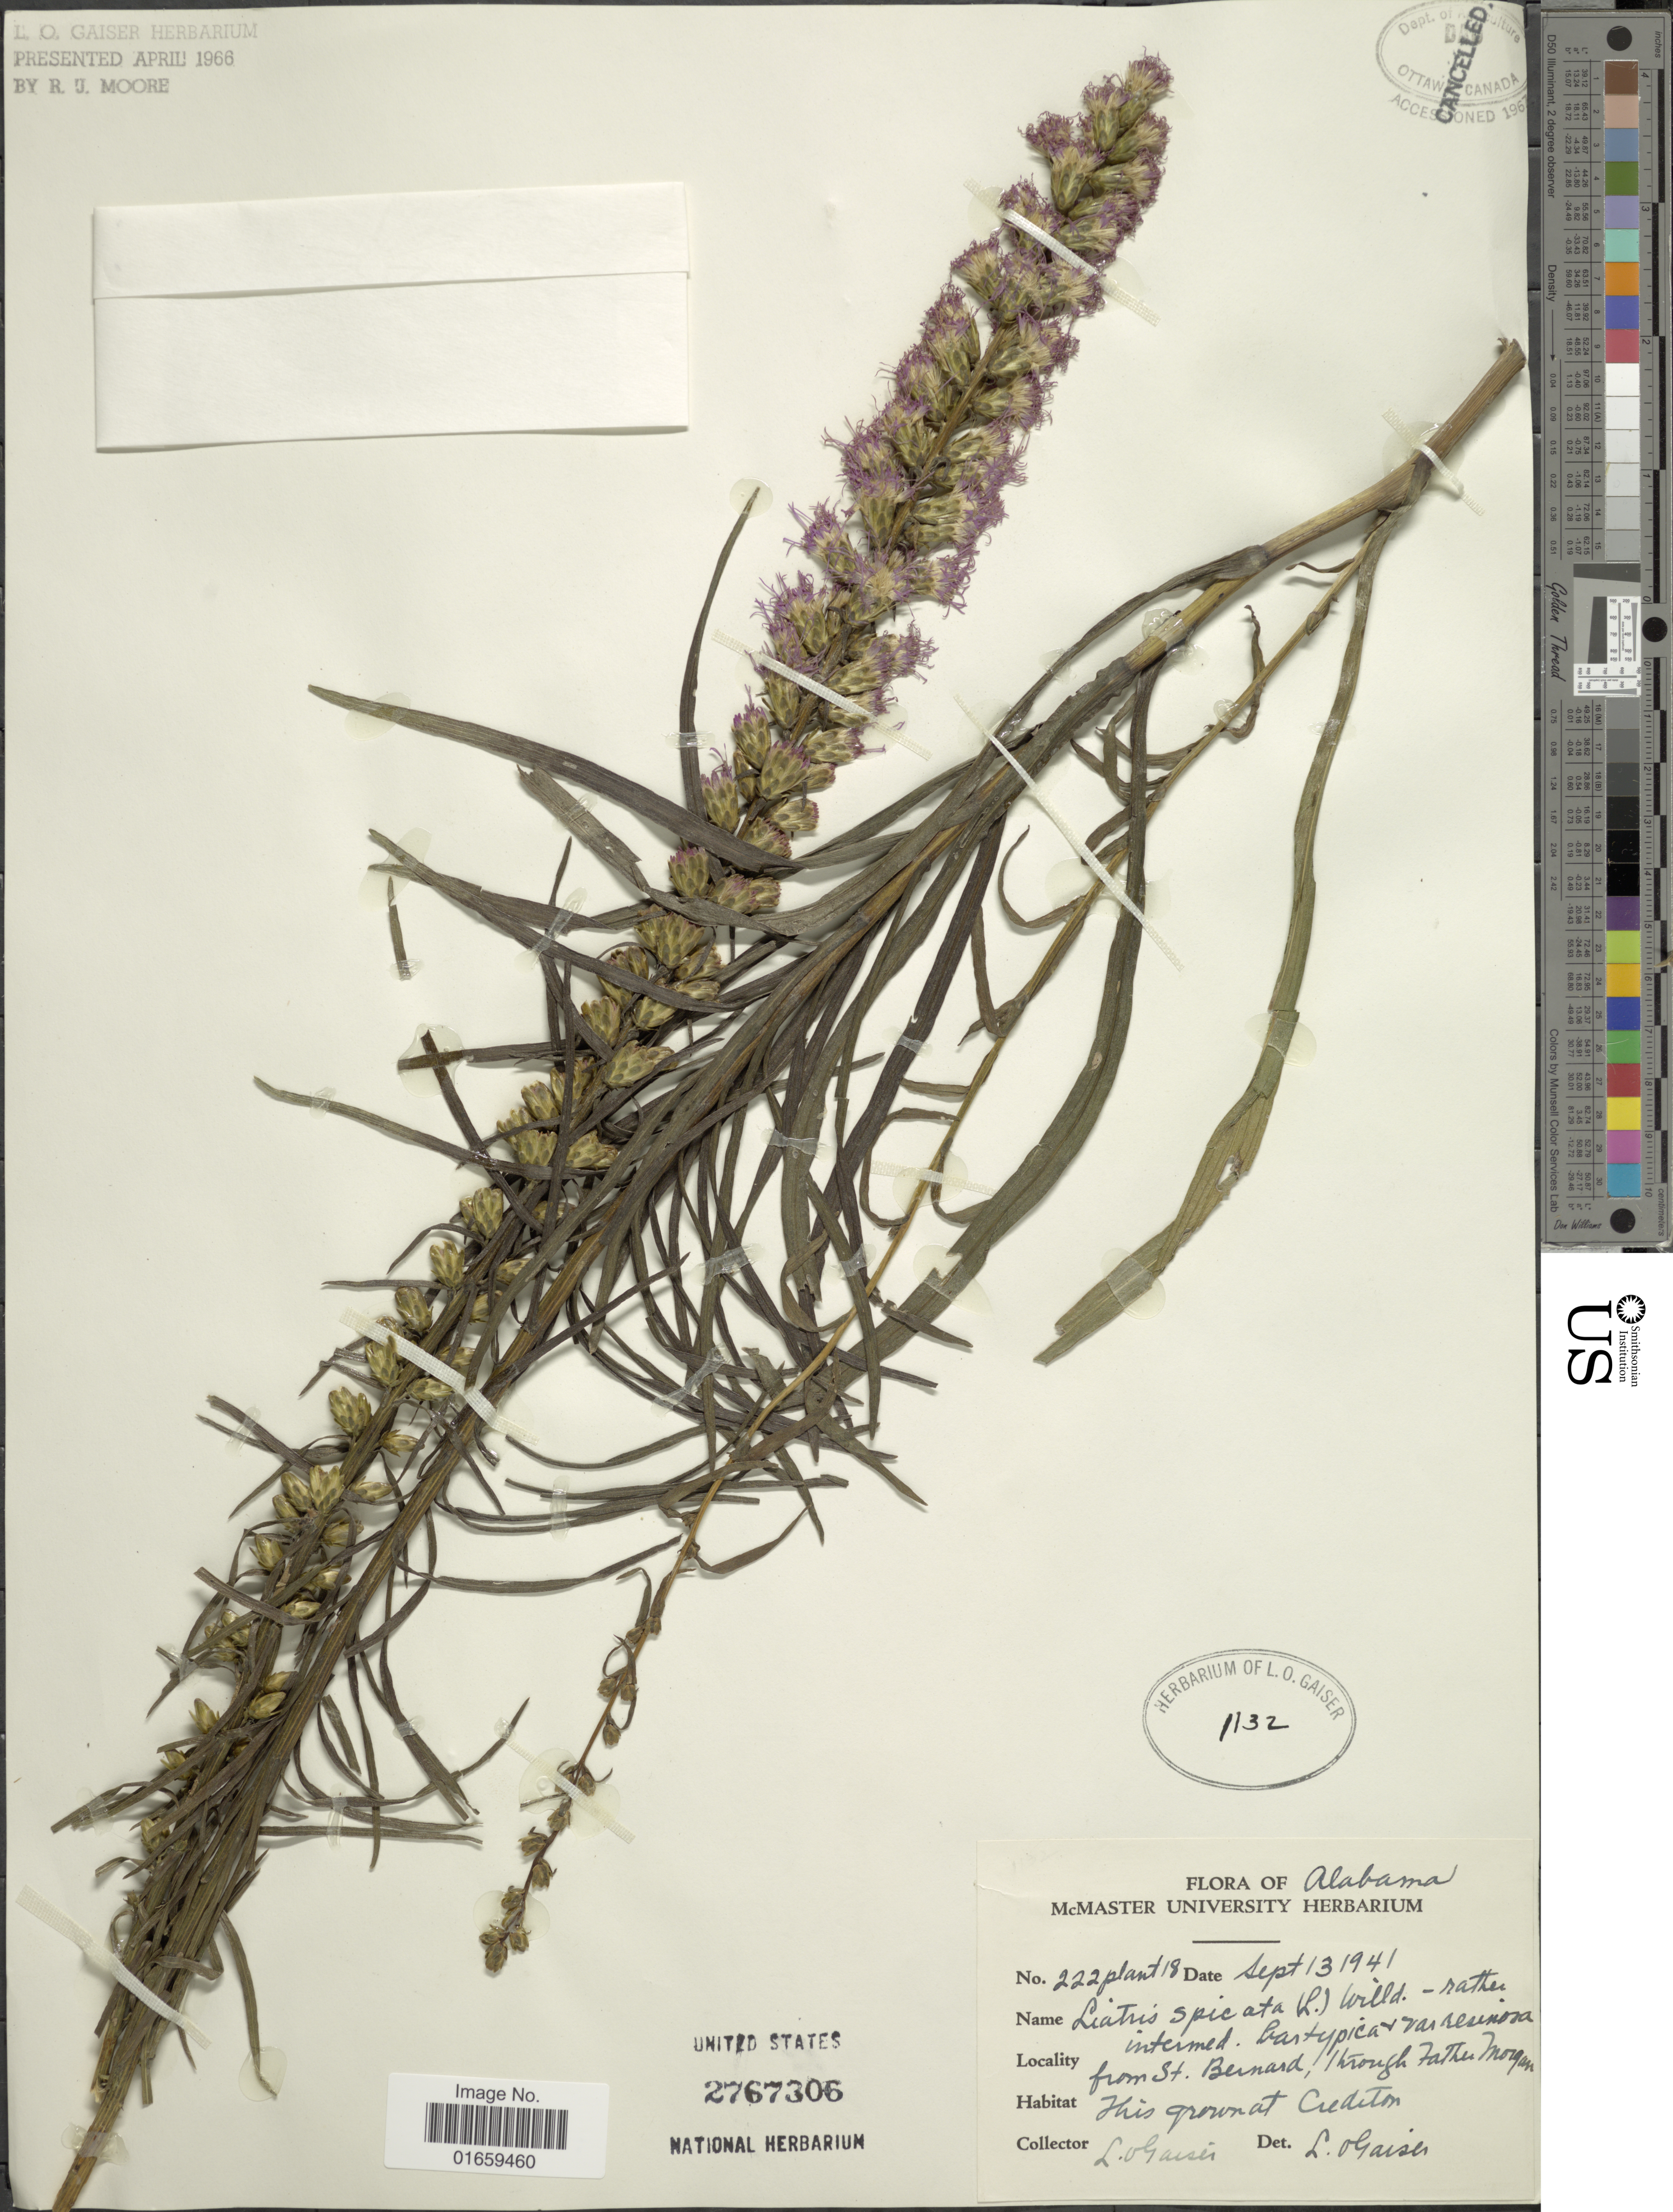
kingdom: Plantae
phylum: Tracheophyta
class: Magnoliopsida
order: Asterales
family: Asteraceae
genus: Liatris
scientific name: Liatris spicata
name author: (L.) Willd.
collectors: L. Gaiser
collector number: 222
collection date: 1941-09-13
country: United States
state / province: Alabama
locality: St. Bernard, through Father Morgan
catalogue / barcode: US 2767306